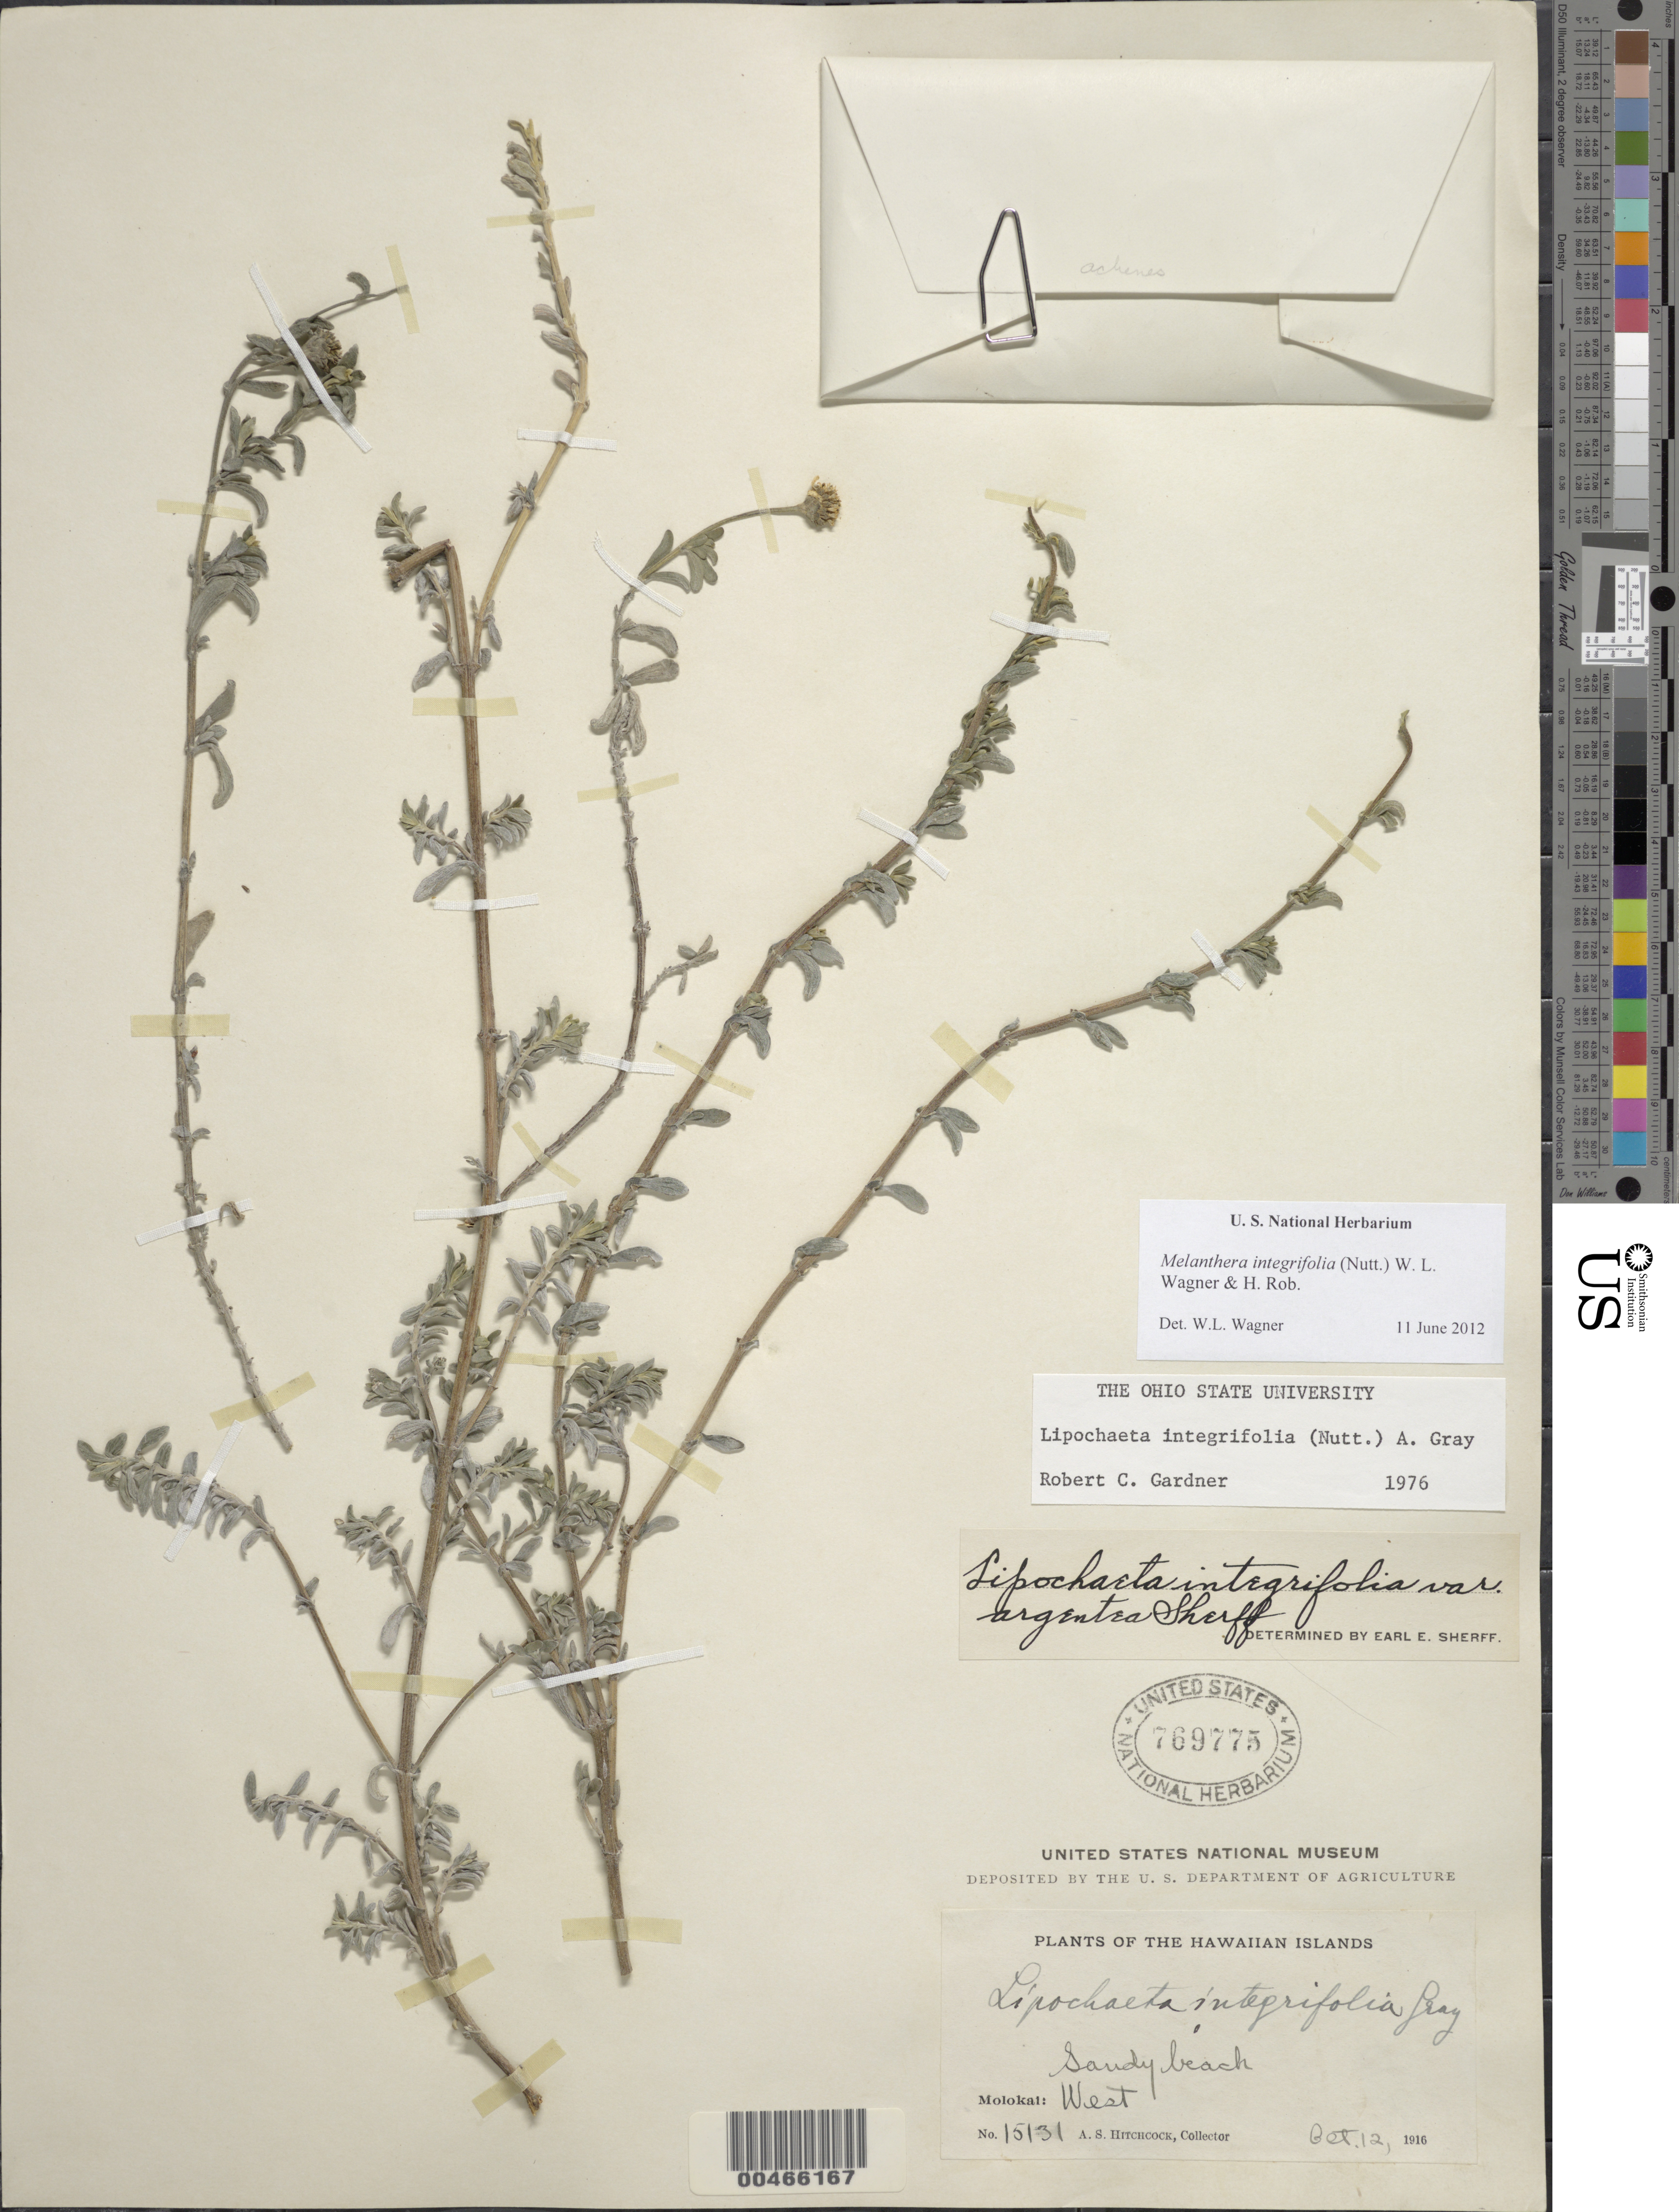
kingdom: Plantae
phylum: Tracheophyta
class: Magnoliopsida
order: Asterales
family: Asteraceae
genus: Wollastonia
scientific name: Wollastonia integrifolia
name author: (Nutt.) Orchard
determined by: Wagner, W. L., (BOT), Smithsonian Institution - National Museum of Natural History (UNITED STATES)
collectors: A. S. Hitchcock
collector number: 15131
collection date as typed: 12 Oct 1916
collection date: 1916-10-12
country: United States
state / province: Hawaii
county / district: Maui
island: Moloka'i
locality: West Molokai, sandy beach.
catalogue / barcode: US 769775